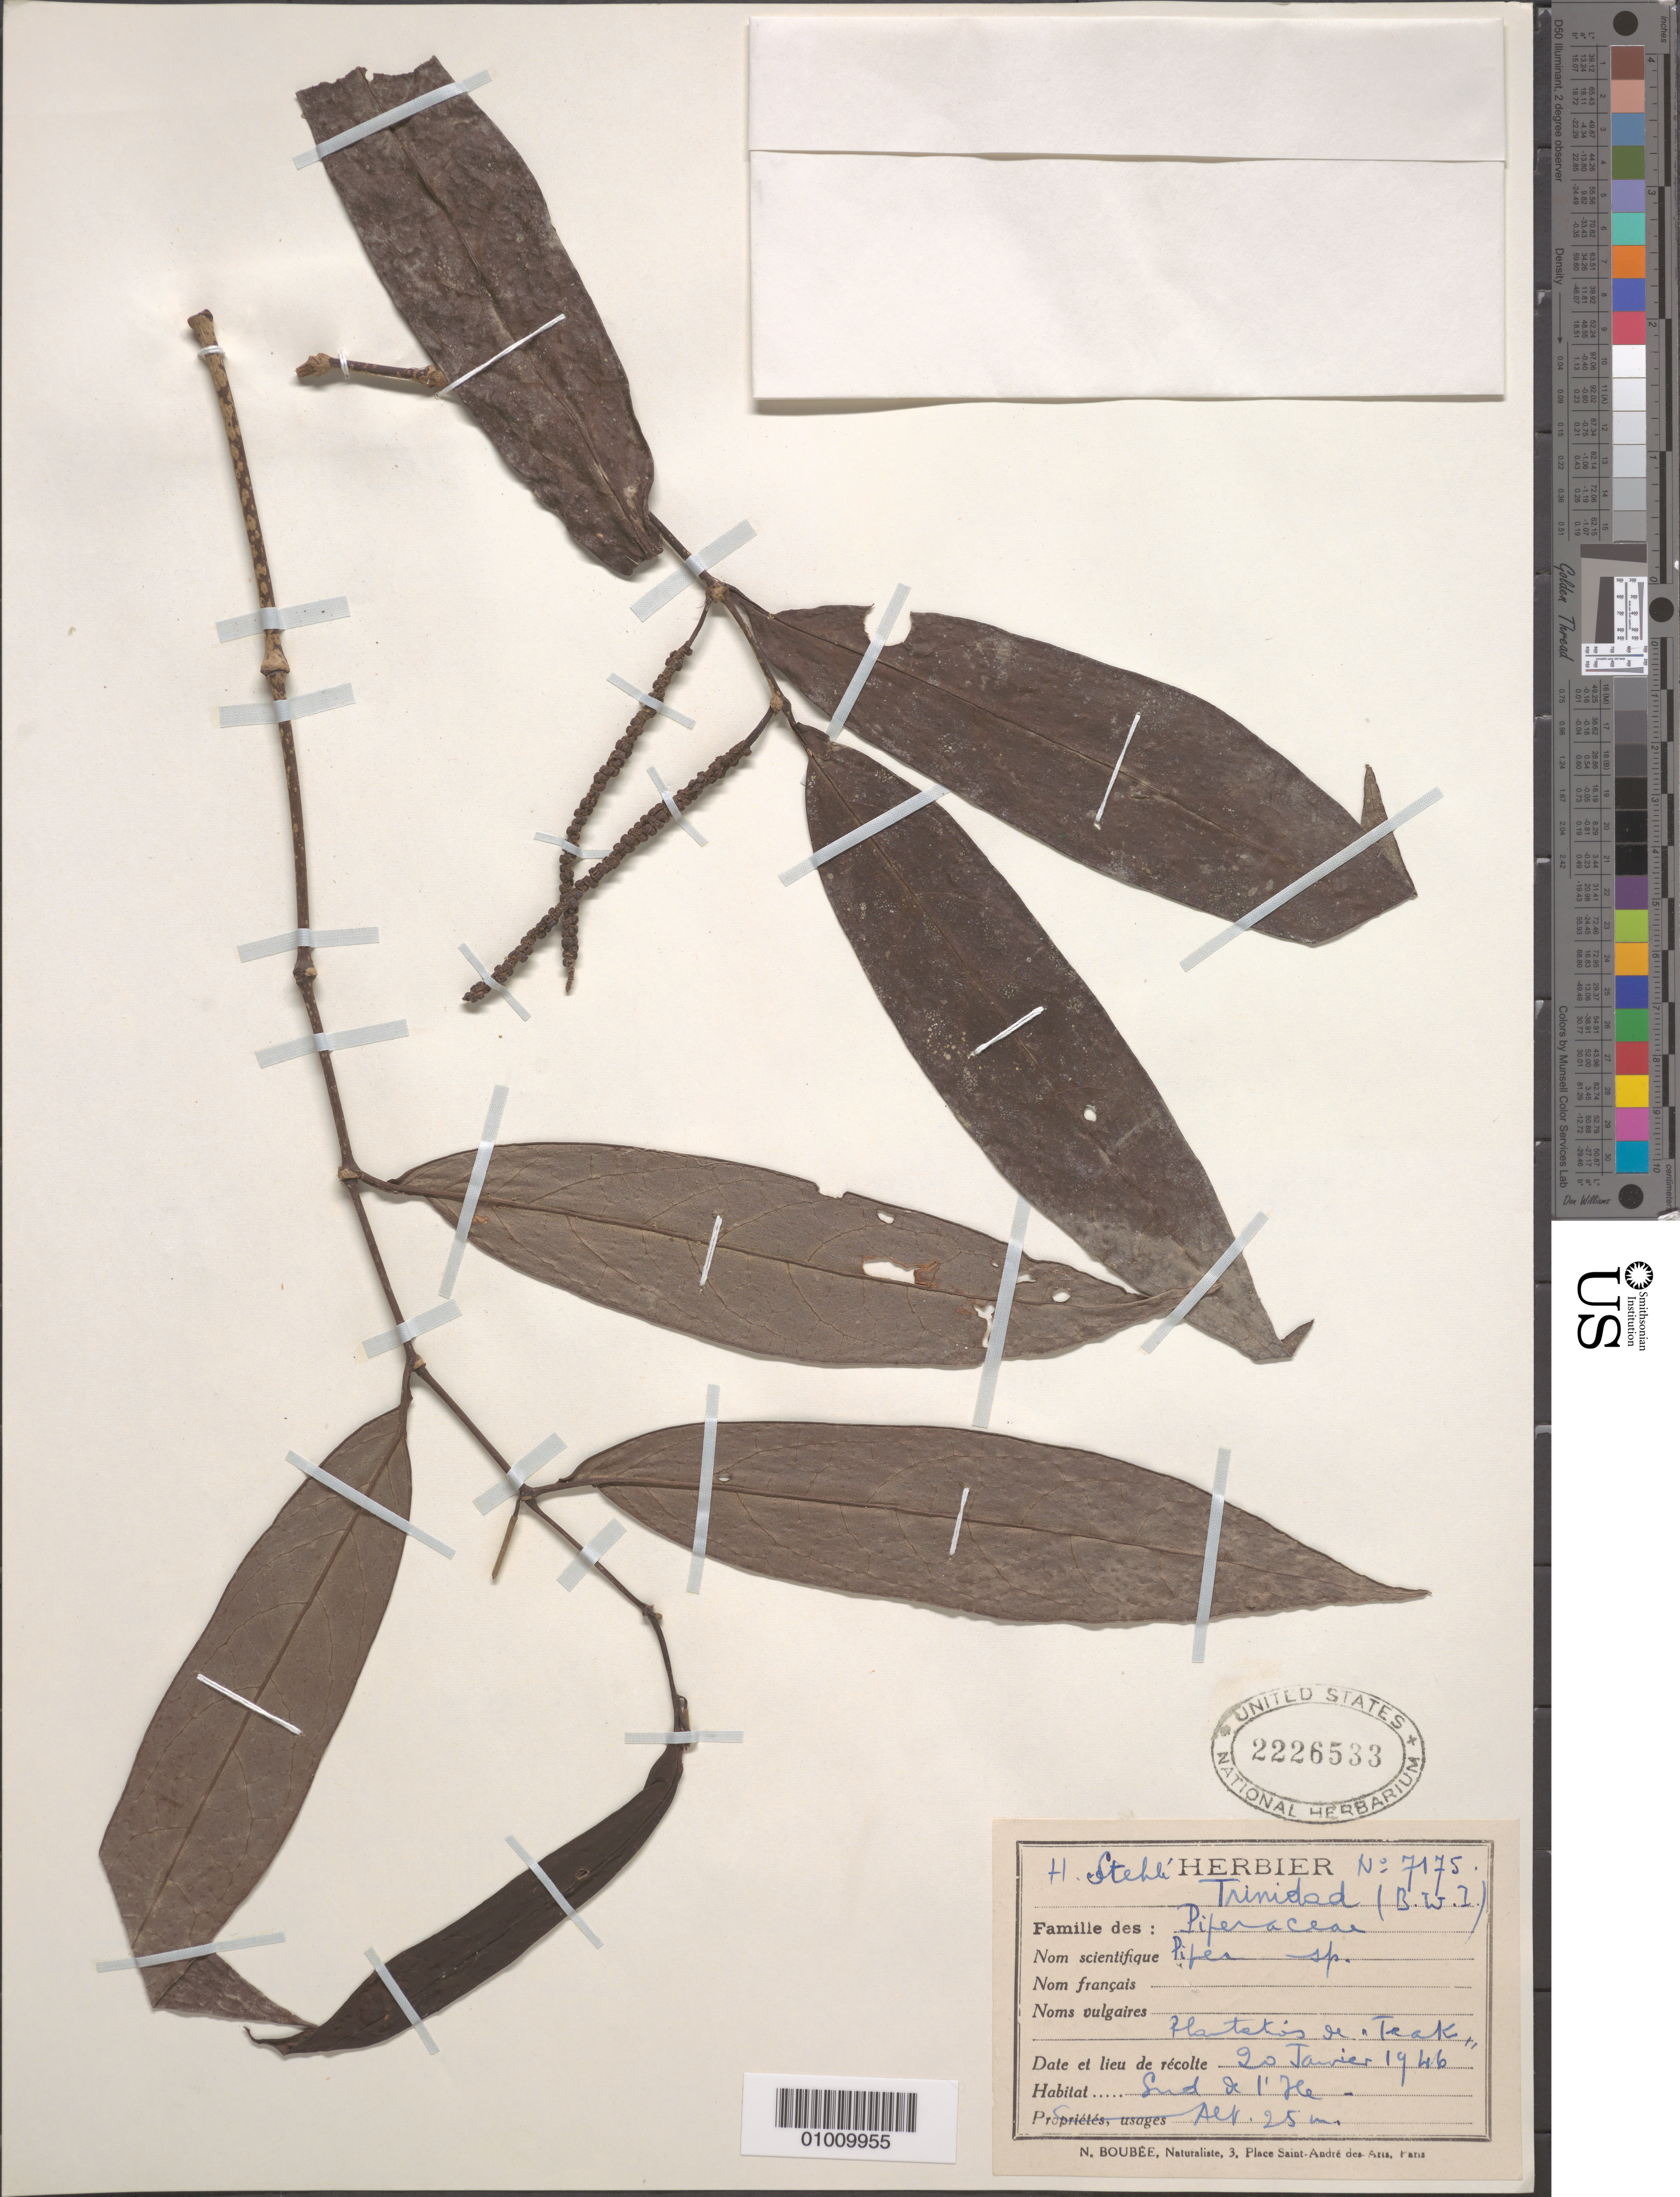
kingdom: Plantae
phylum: Tracheophyta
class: Magnoliopsida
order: Piperales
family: Piperaceae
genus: Piper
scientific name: Piper sp.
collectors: H. Stehlé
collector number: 7175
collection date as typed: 20 Jan 1946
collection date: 1946-01-20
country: Trinidad and Tobago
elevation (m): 25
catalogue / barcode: US 2226533